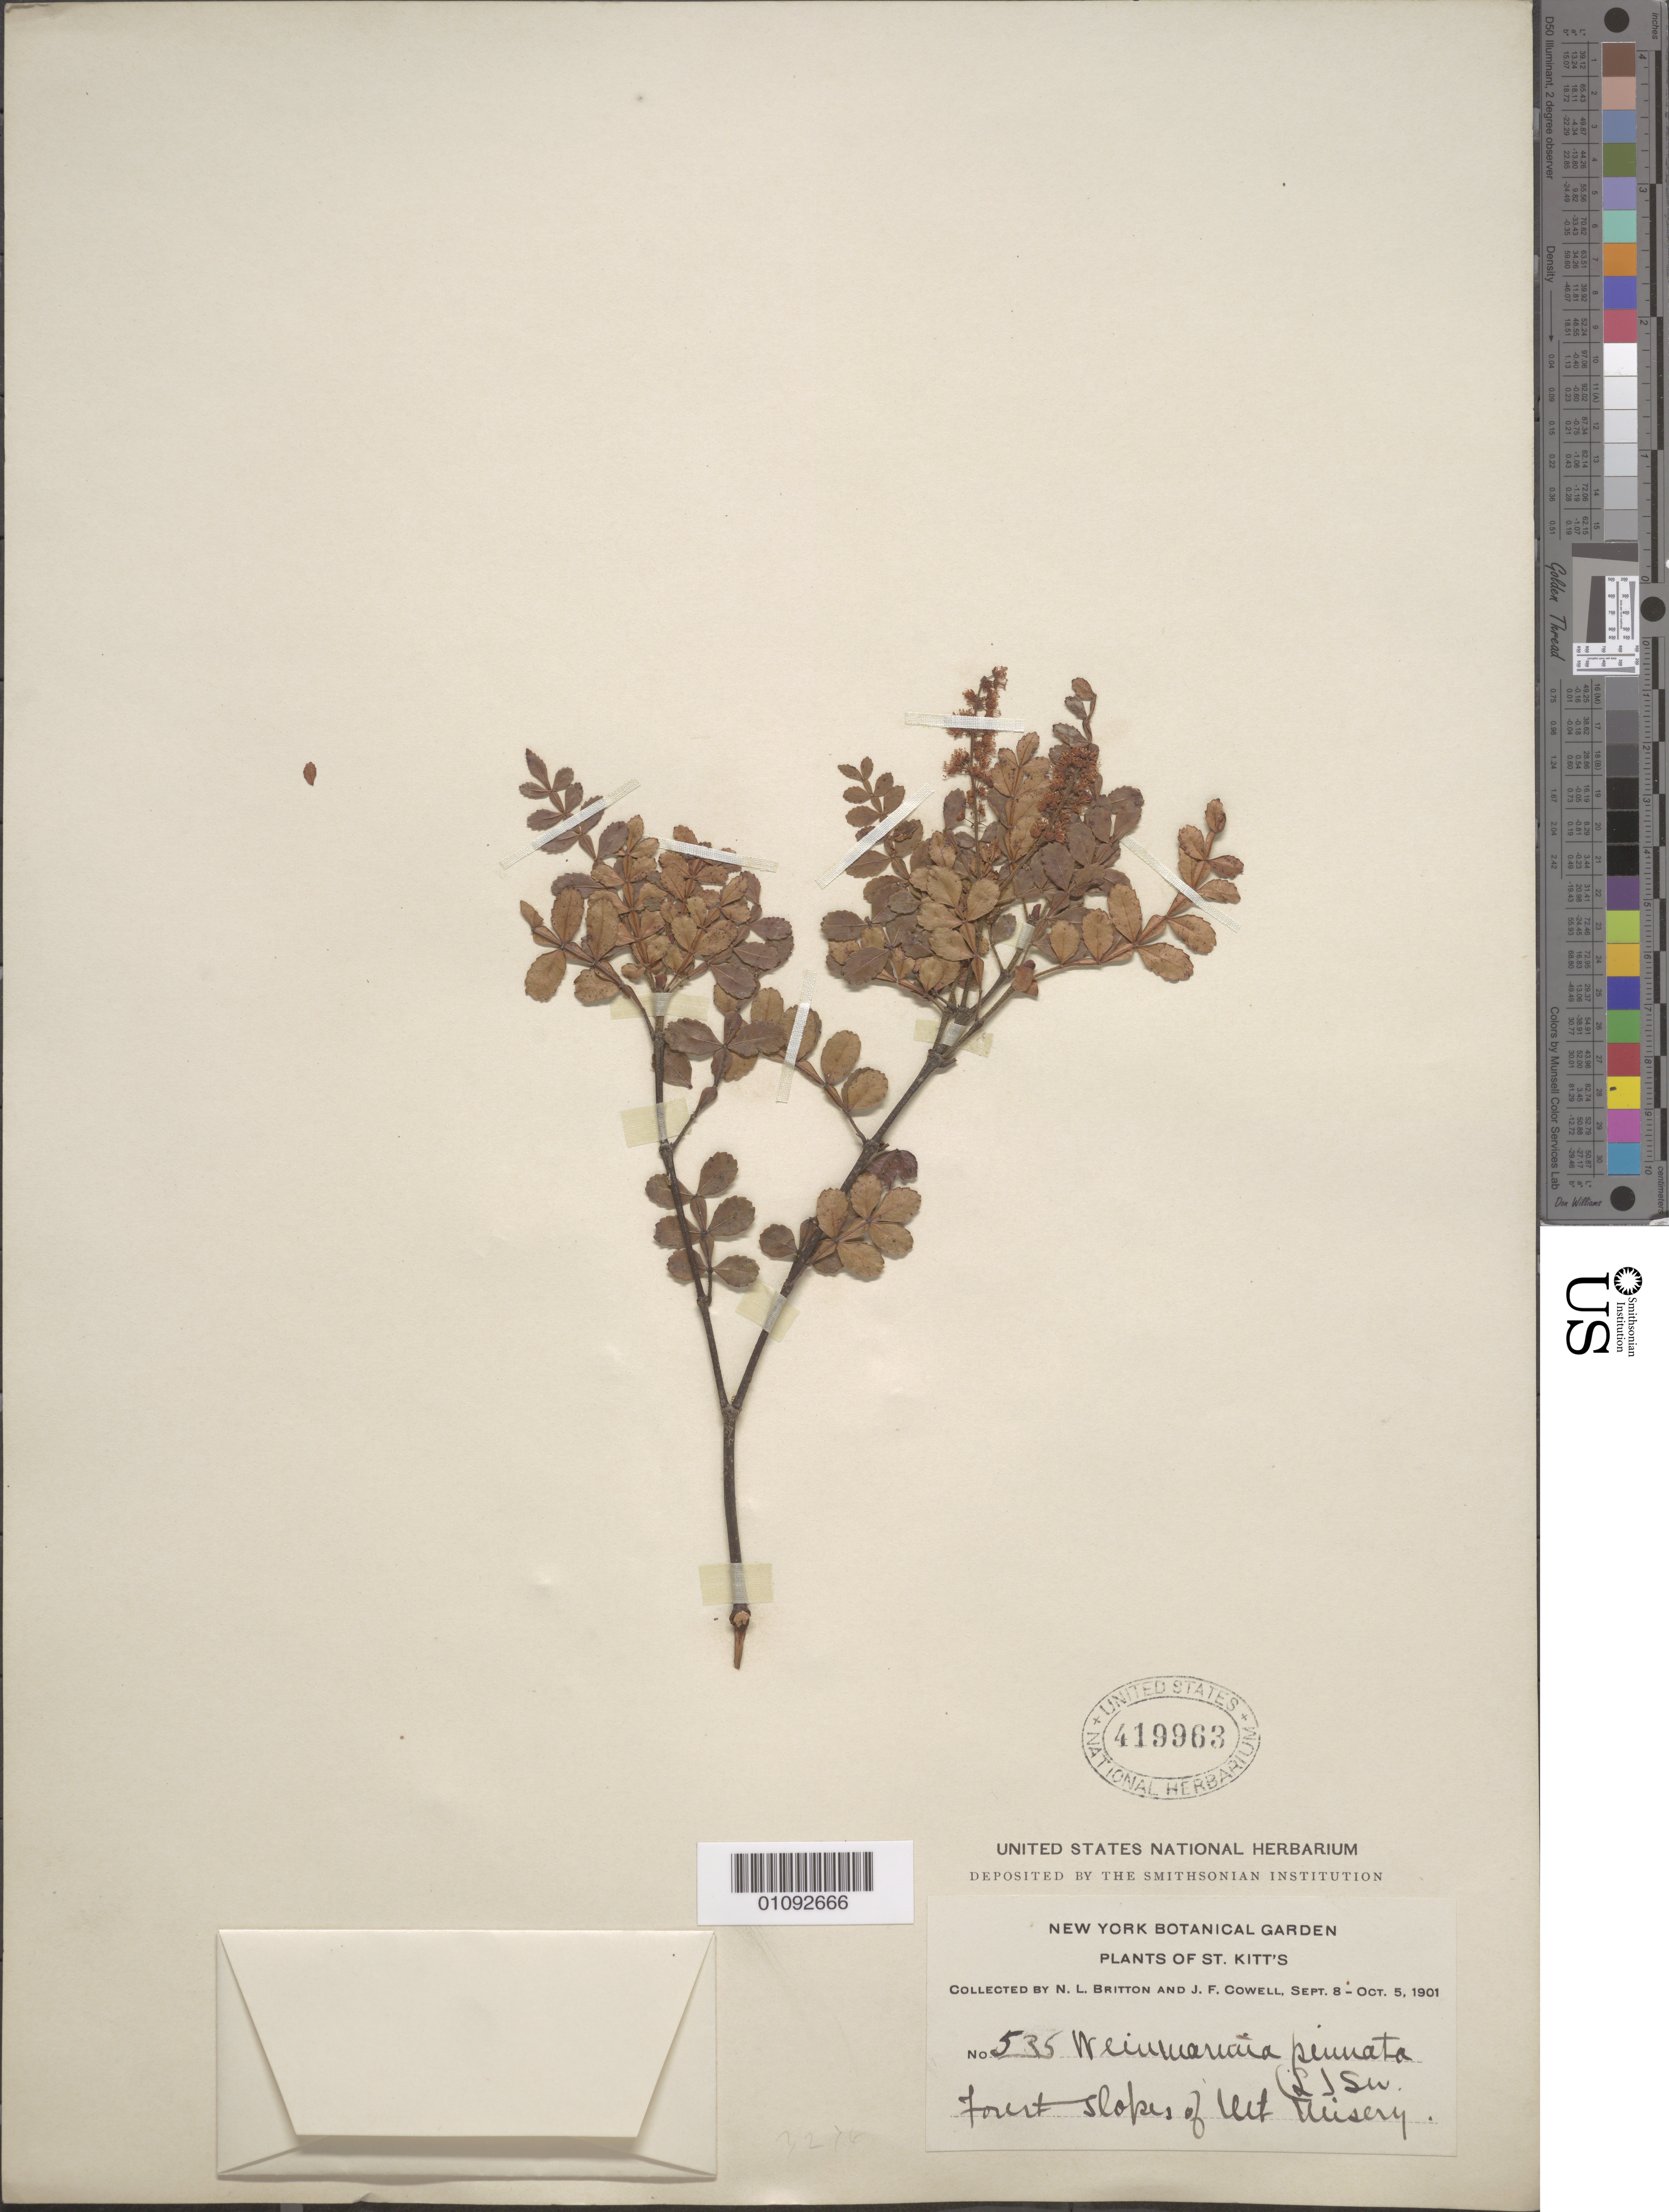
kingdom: Plantae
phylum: Tracheophyta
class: Magnoliopsida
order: Oxalidales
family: Cunoniaceae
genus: Weinmannia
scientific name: Weinmannia pinnata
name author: L.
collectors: N. Britton & J. F. Cowell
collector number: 535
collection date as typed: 08 Sep 1901 to 05 Oct 1901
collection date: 1901-09-08/1901-10-05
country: St. Christopher-Nevis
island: St. Christopher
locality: W Wisery(?)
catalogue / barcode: US 419963